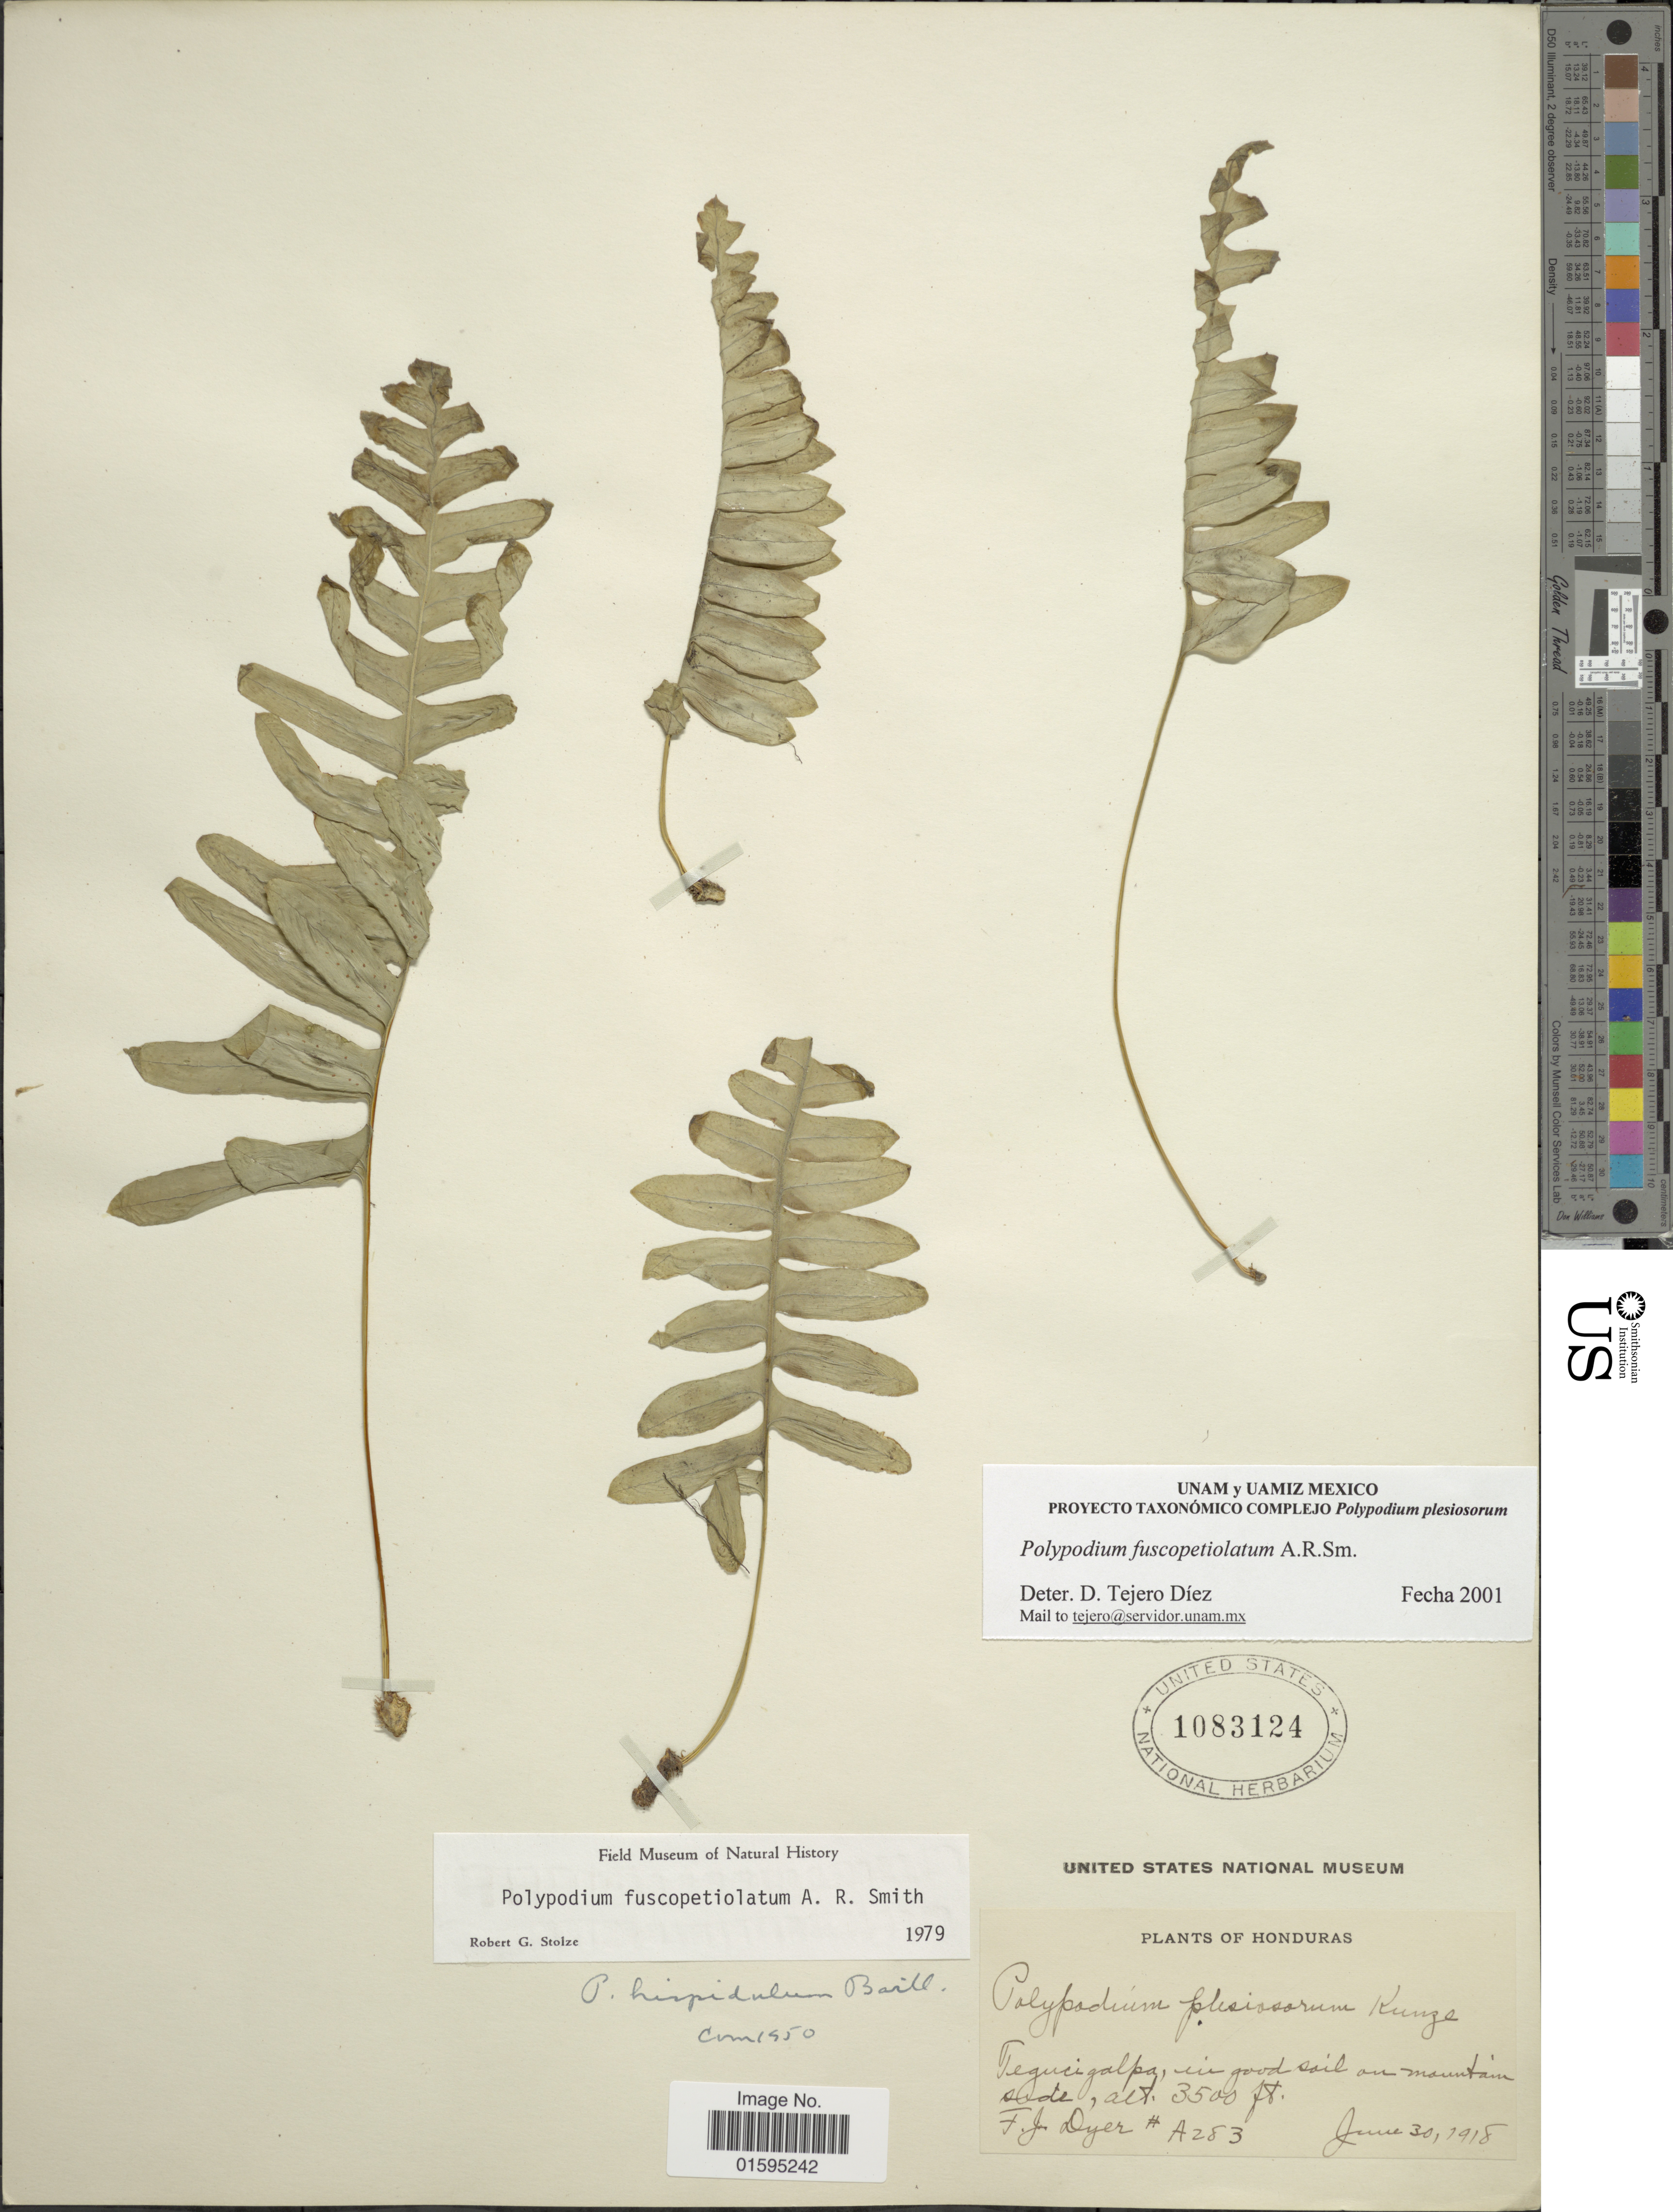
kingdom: Plantae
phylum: Tracheophyta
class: Polypodiopsida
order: Polypodiales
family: Polypodiaceae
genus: Polypodium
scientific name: Polypodium fuscopetiolatum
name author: A.R. Sm.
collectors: F. J. Dyer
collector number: A283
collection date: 1918-06-30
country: Honduras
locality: Tegucigalpa, in good sail on mountain side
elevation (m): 1067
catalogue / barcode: US 1083124